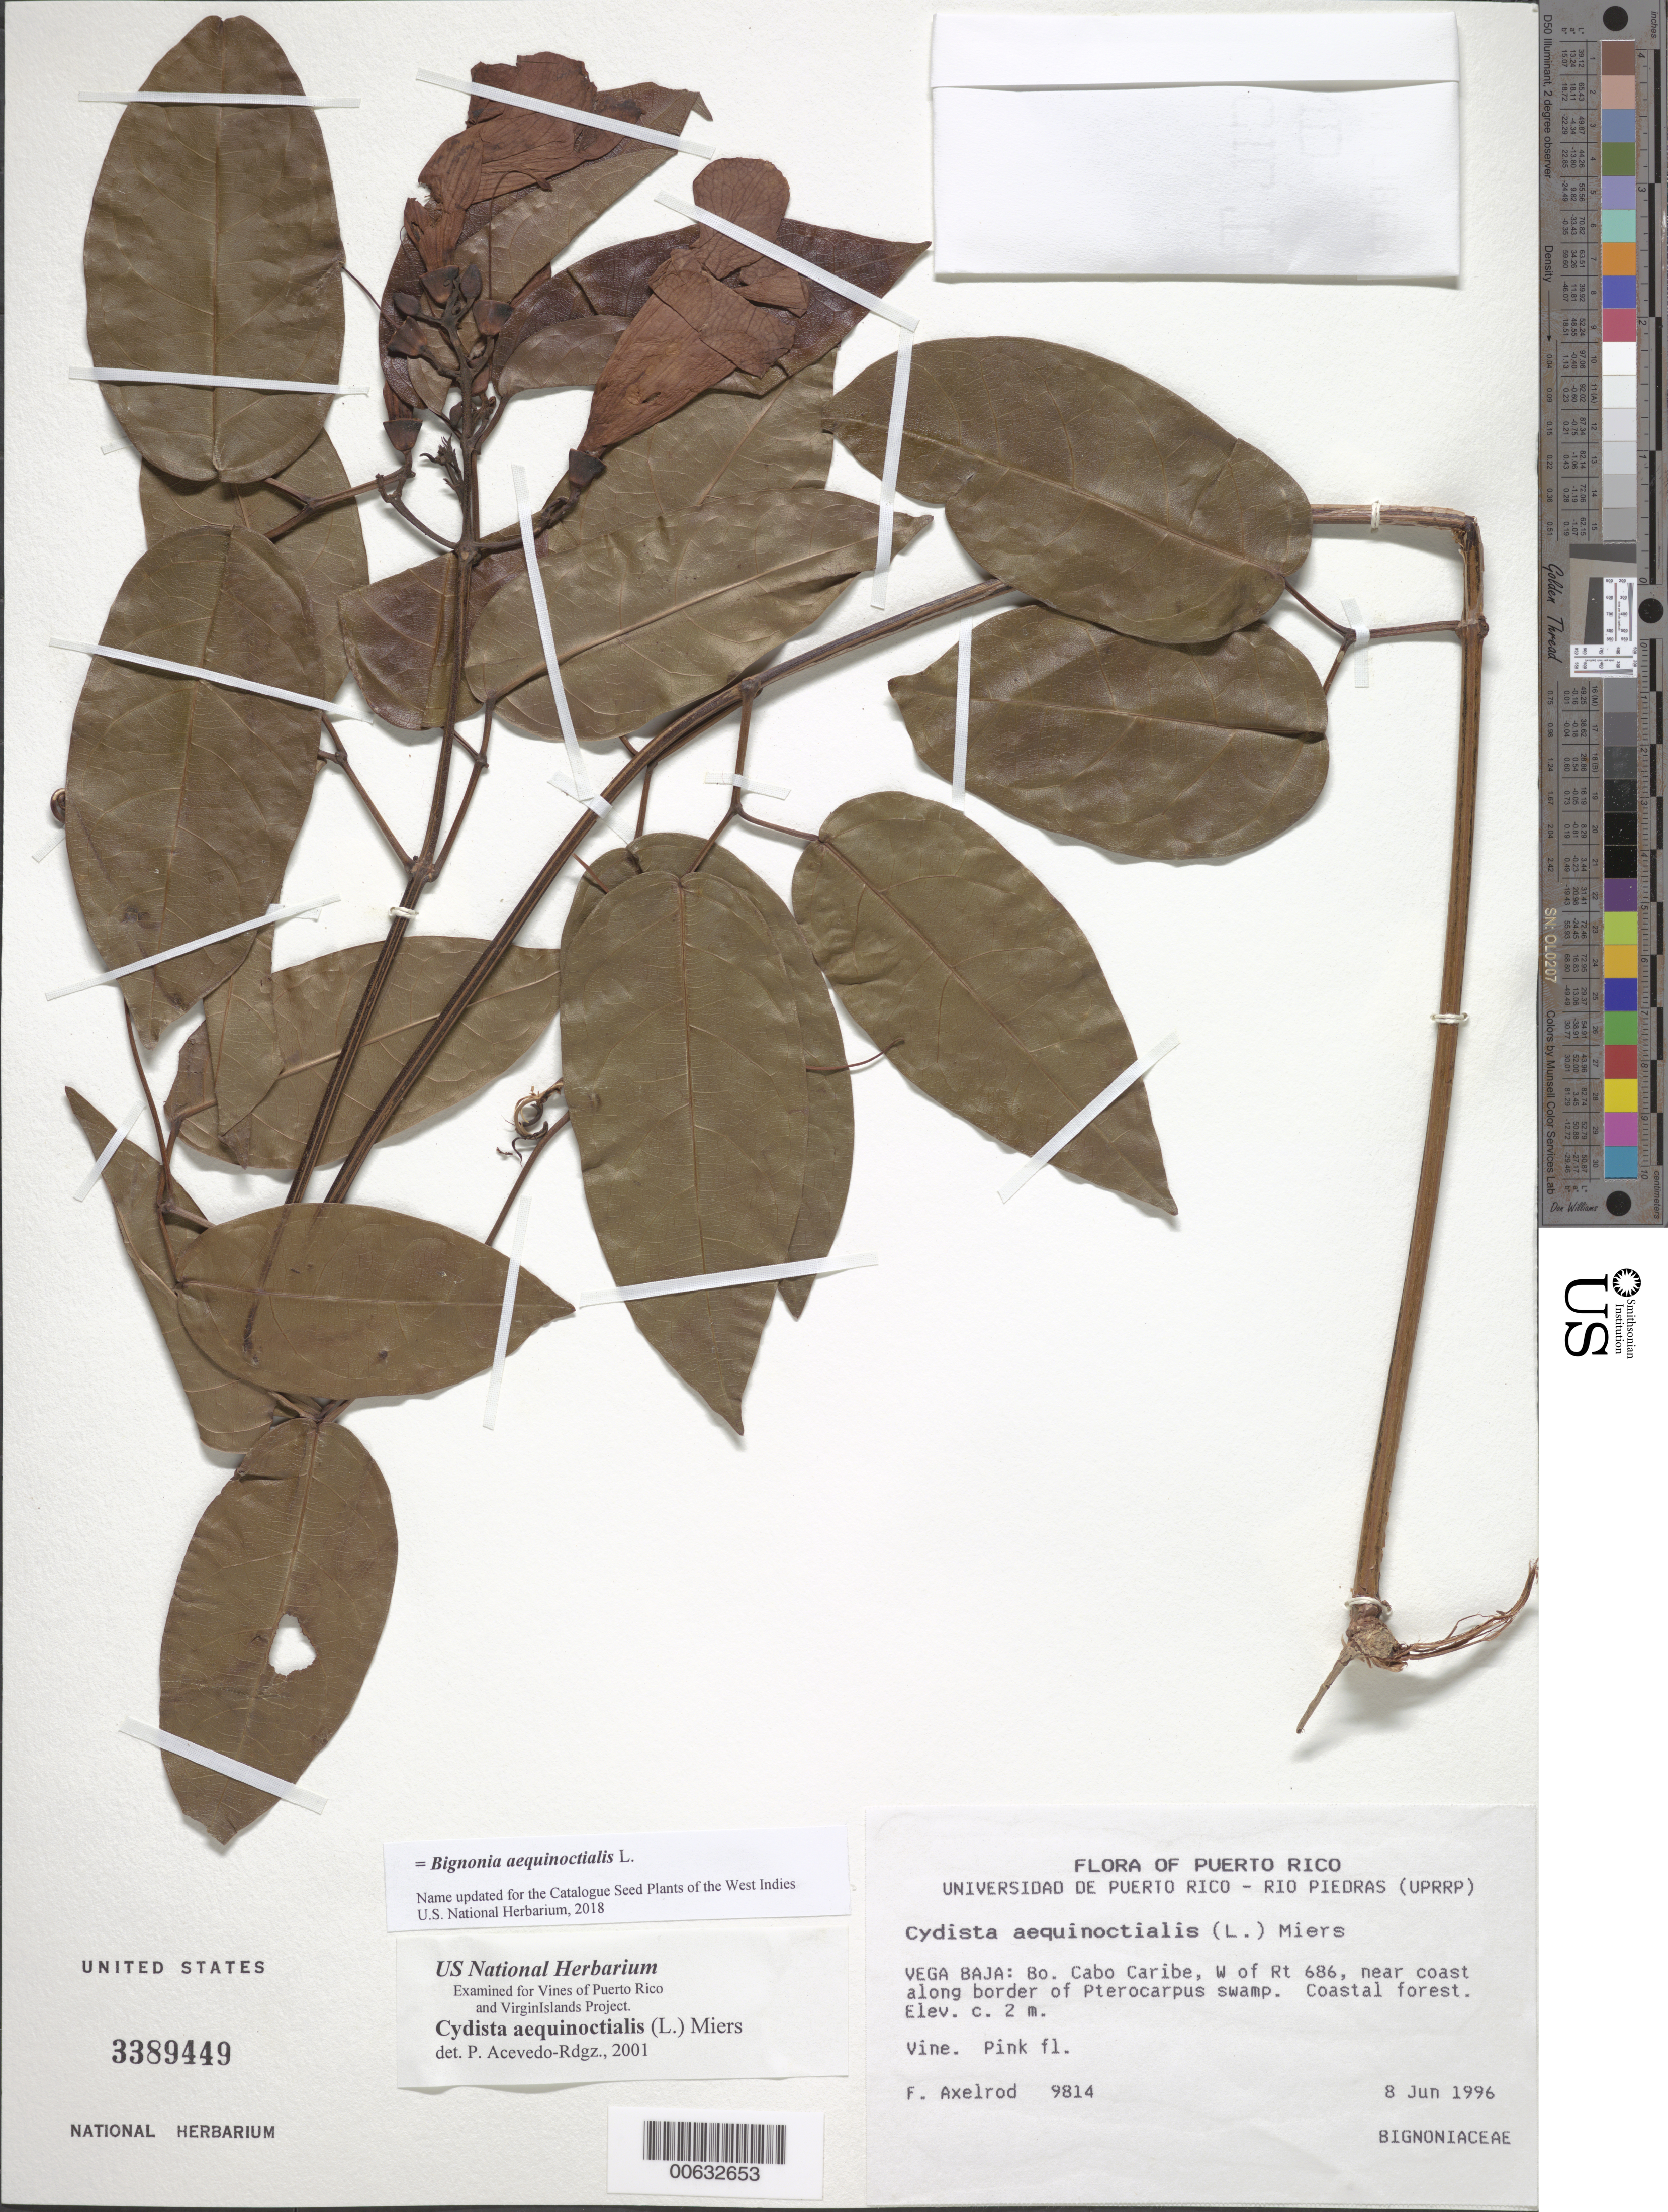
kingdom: Plantae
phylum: Tracheophyta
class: Magnoliopsida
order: Lamiales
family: Bignoniaceae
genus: Bignonia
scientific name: Bignonia aequinoctialis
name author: L.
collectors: F. S. Axelrod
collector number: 9814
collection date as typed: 08 Jun 1996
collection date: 1996-06-08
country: Puerto Rico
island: Greater Antilles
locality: Vega Baja: Bo. Cabo Caribe, W of Rt 686, near coast along border of Pterocarpus forest.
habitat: Coastal forest. Along border of Pterocarpus swamp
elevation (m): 2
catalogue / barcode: US 3389449